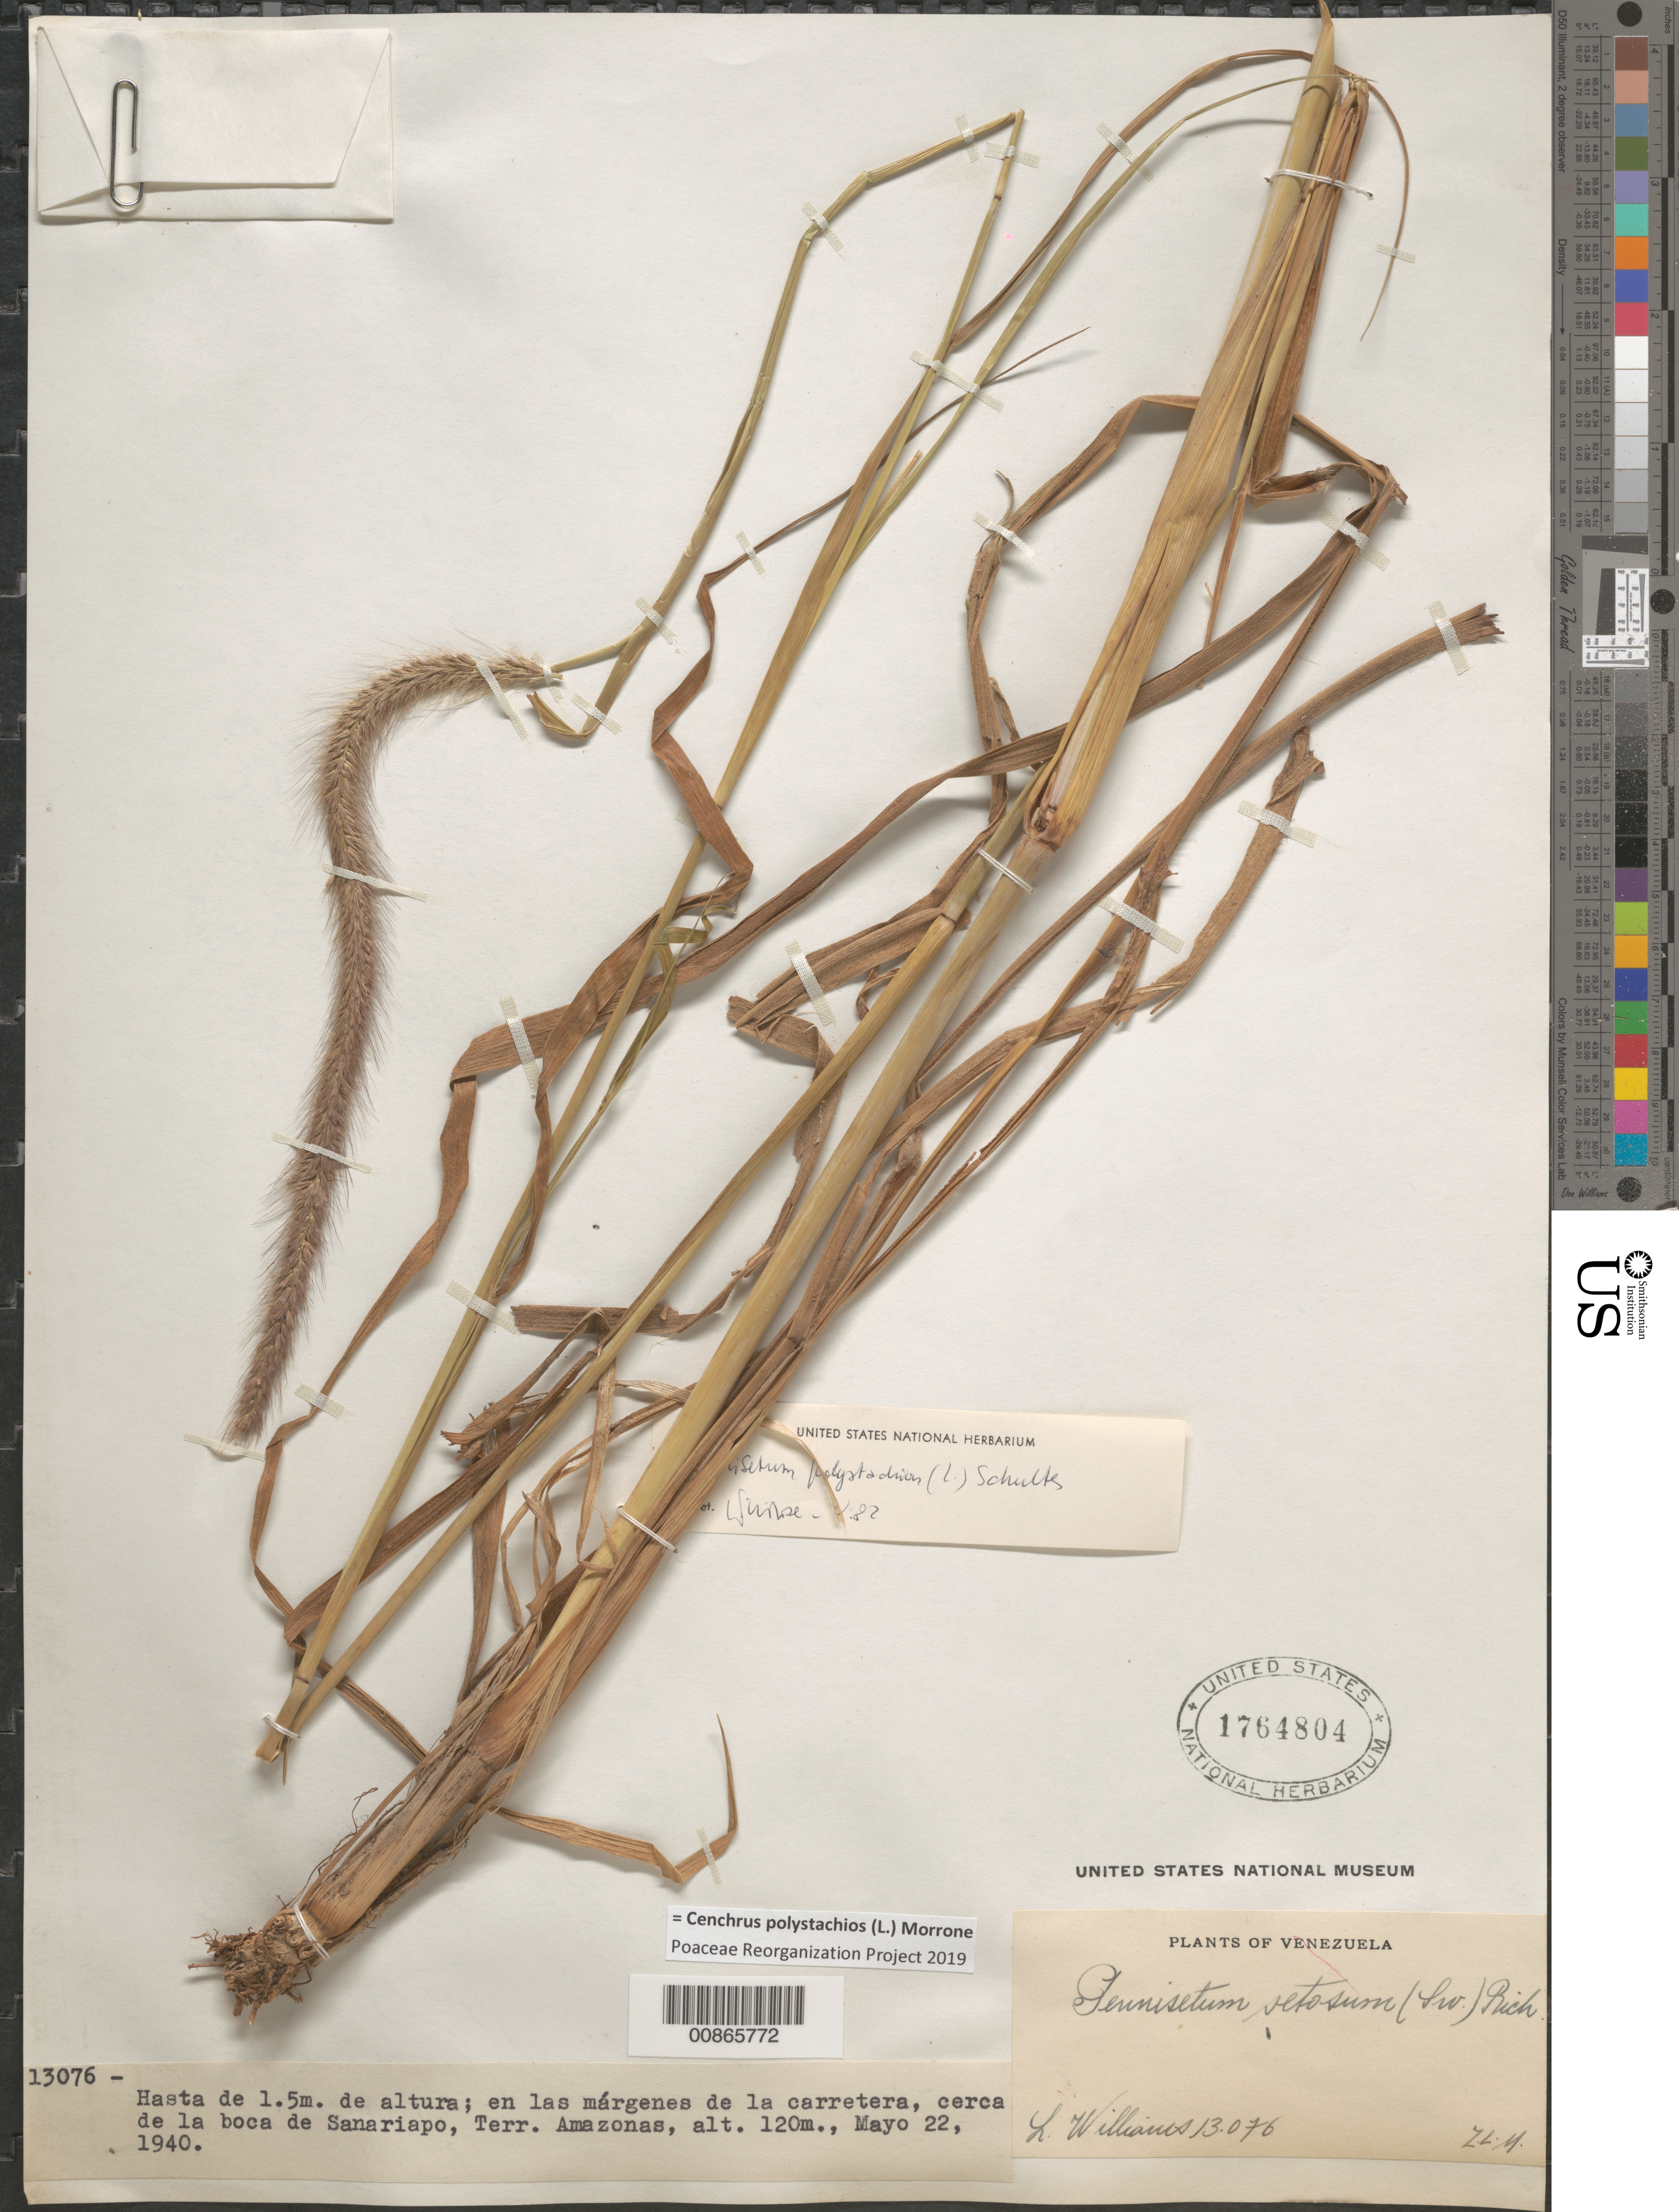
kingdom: Plantae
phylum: Tracheophyta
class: Liliopsida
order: Poales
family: Poaceae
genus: Cenchrus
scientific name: Cenchrus polystachios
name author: (L.) Morrone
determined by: Poaceae Reorganization Project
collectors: Ll. Williams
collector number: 13076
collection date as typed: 22-May-40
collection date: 1940-05-22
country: Venezuela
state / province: Amazonas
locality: Río Sanariapo, cerca de la boca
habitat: Roadside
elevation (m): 120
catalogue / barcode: US 1764804